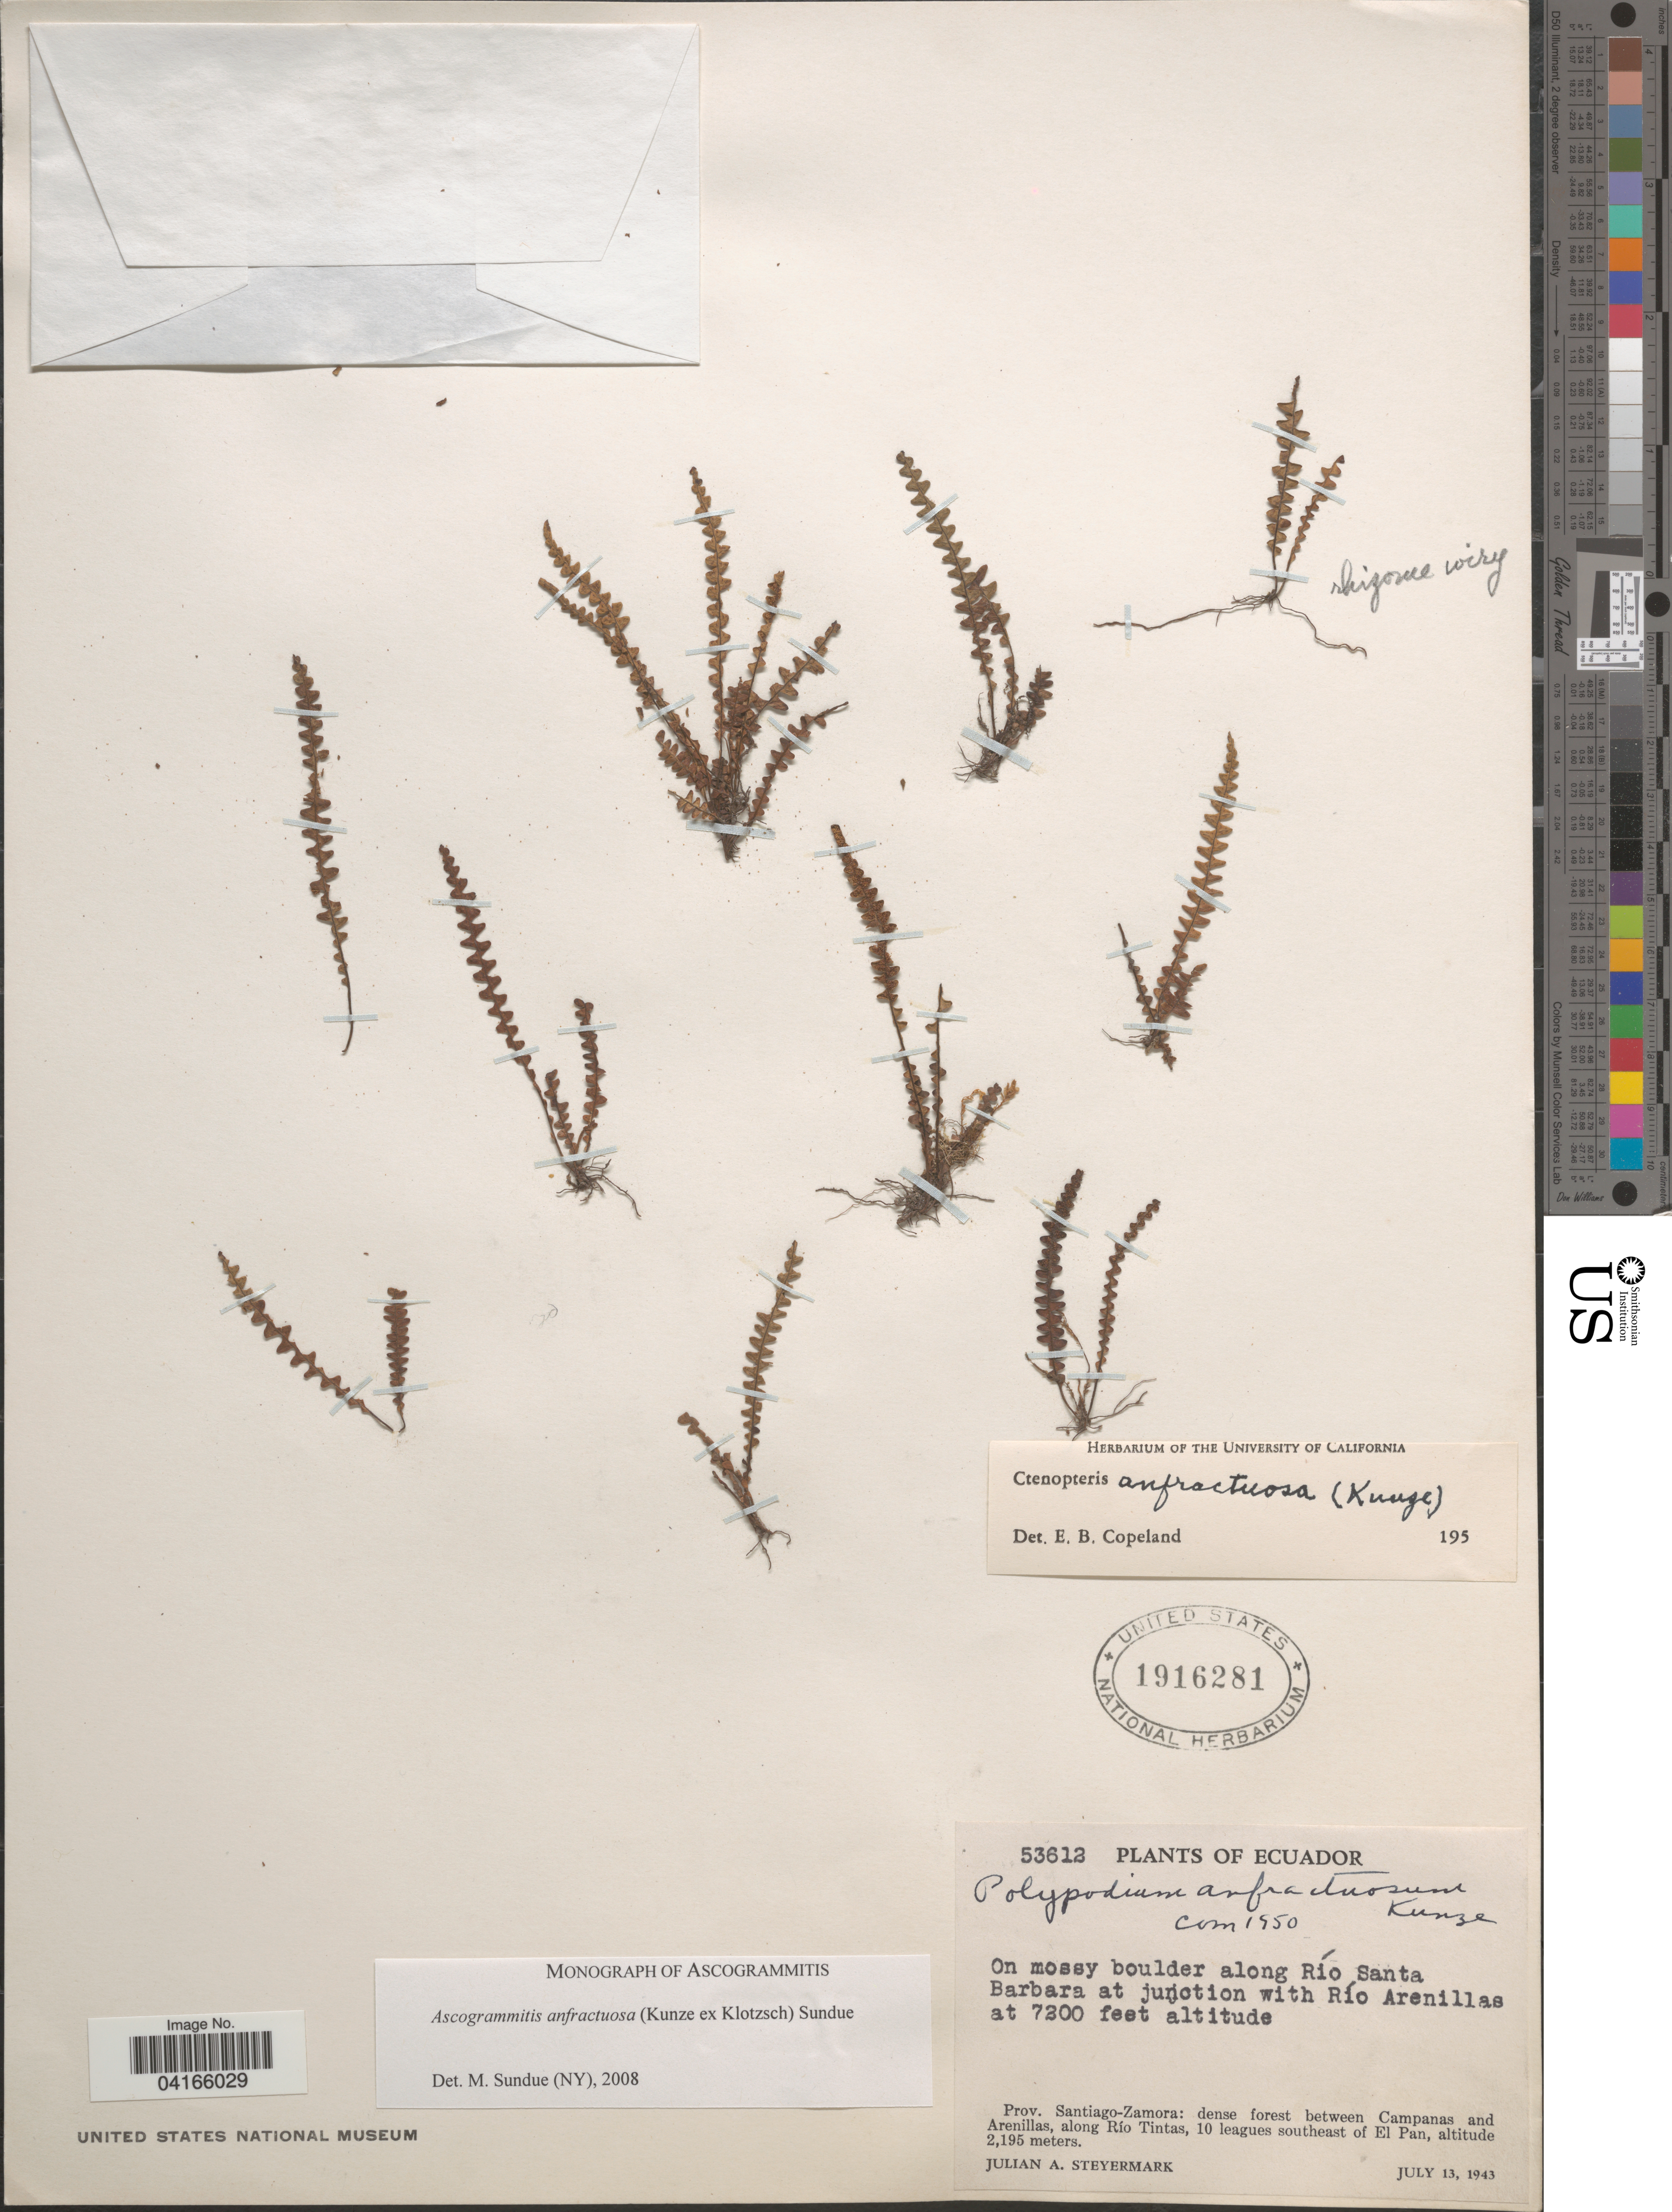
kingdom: Plantae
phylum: Tracheophyta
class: Polypodiopsida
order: Polypodiales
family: Polypodiaceae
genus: Ascogrammitis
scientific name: Ascogrammitis anfractuosa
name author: (Kunze ex Klotzsch) Sundue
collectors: J. Steyermark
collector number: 53612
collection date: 1943-07-13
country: Ecuador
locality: On mossy boulder along Río Santa Barbara at junction with Río Arenillas. Prov. Santiago-Zamora: dense forest between Campanas and Arenillas, along Río Tintas, 10 leagues southeast of El Pan.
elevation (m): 2195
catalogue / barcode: US 1916281